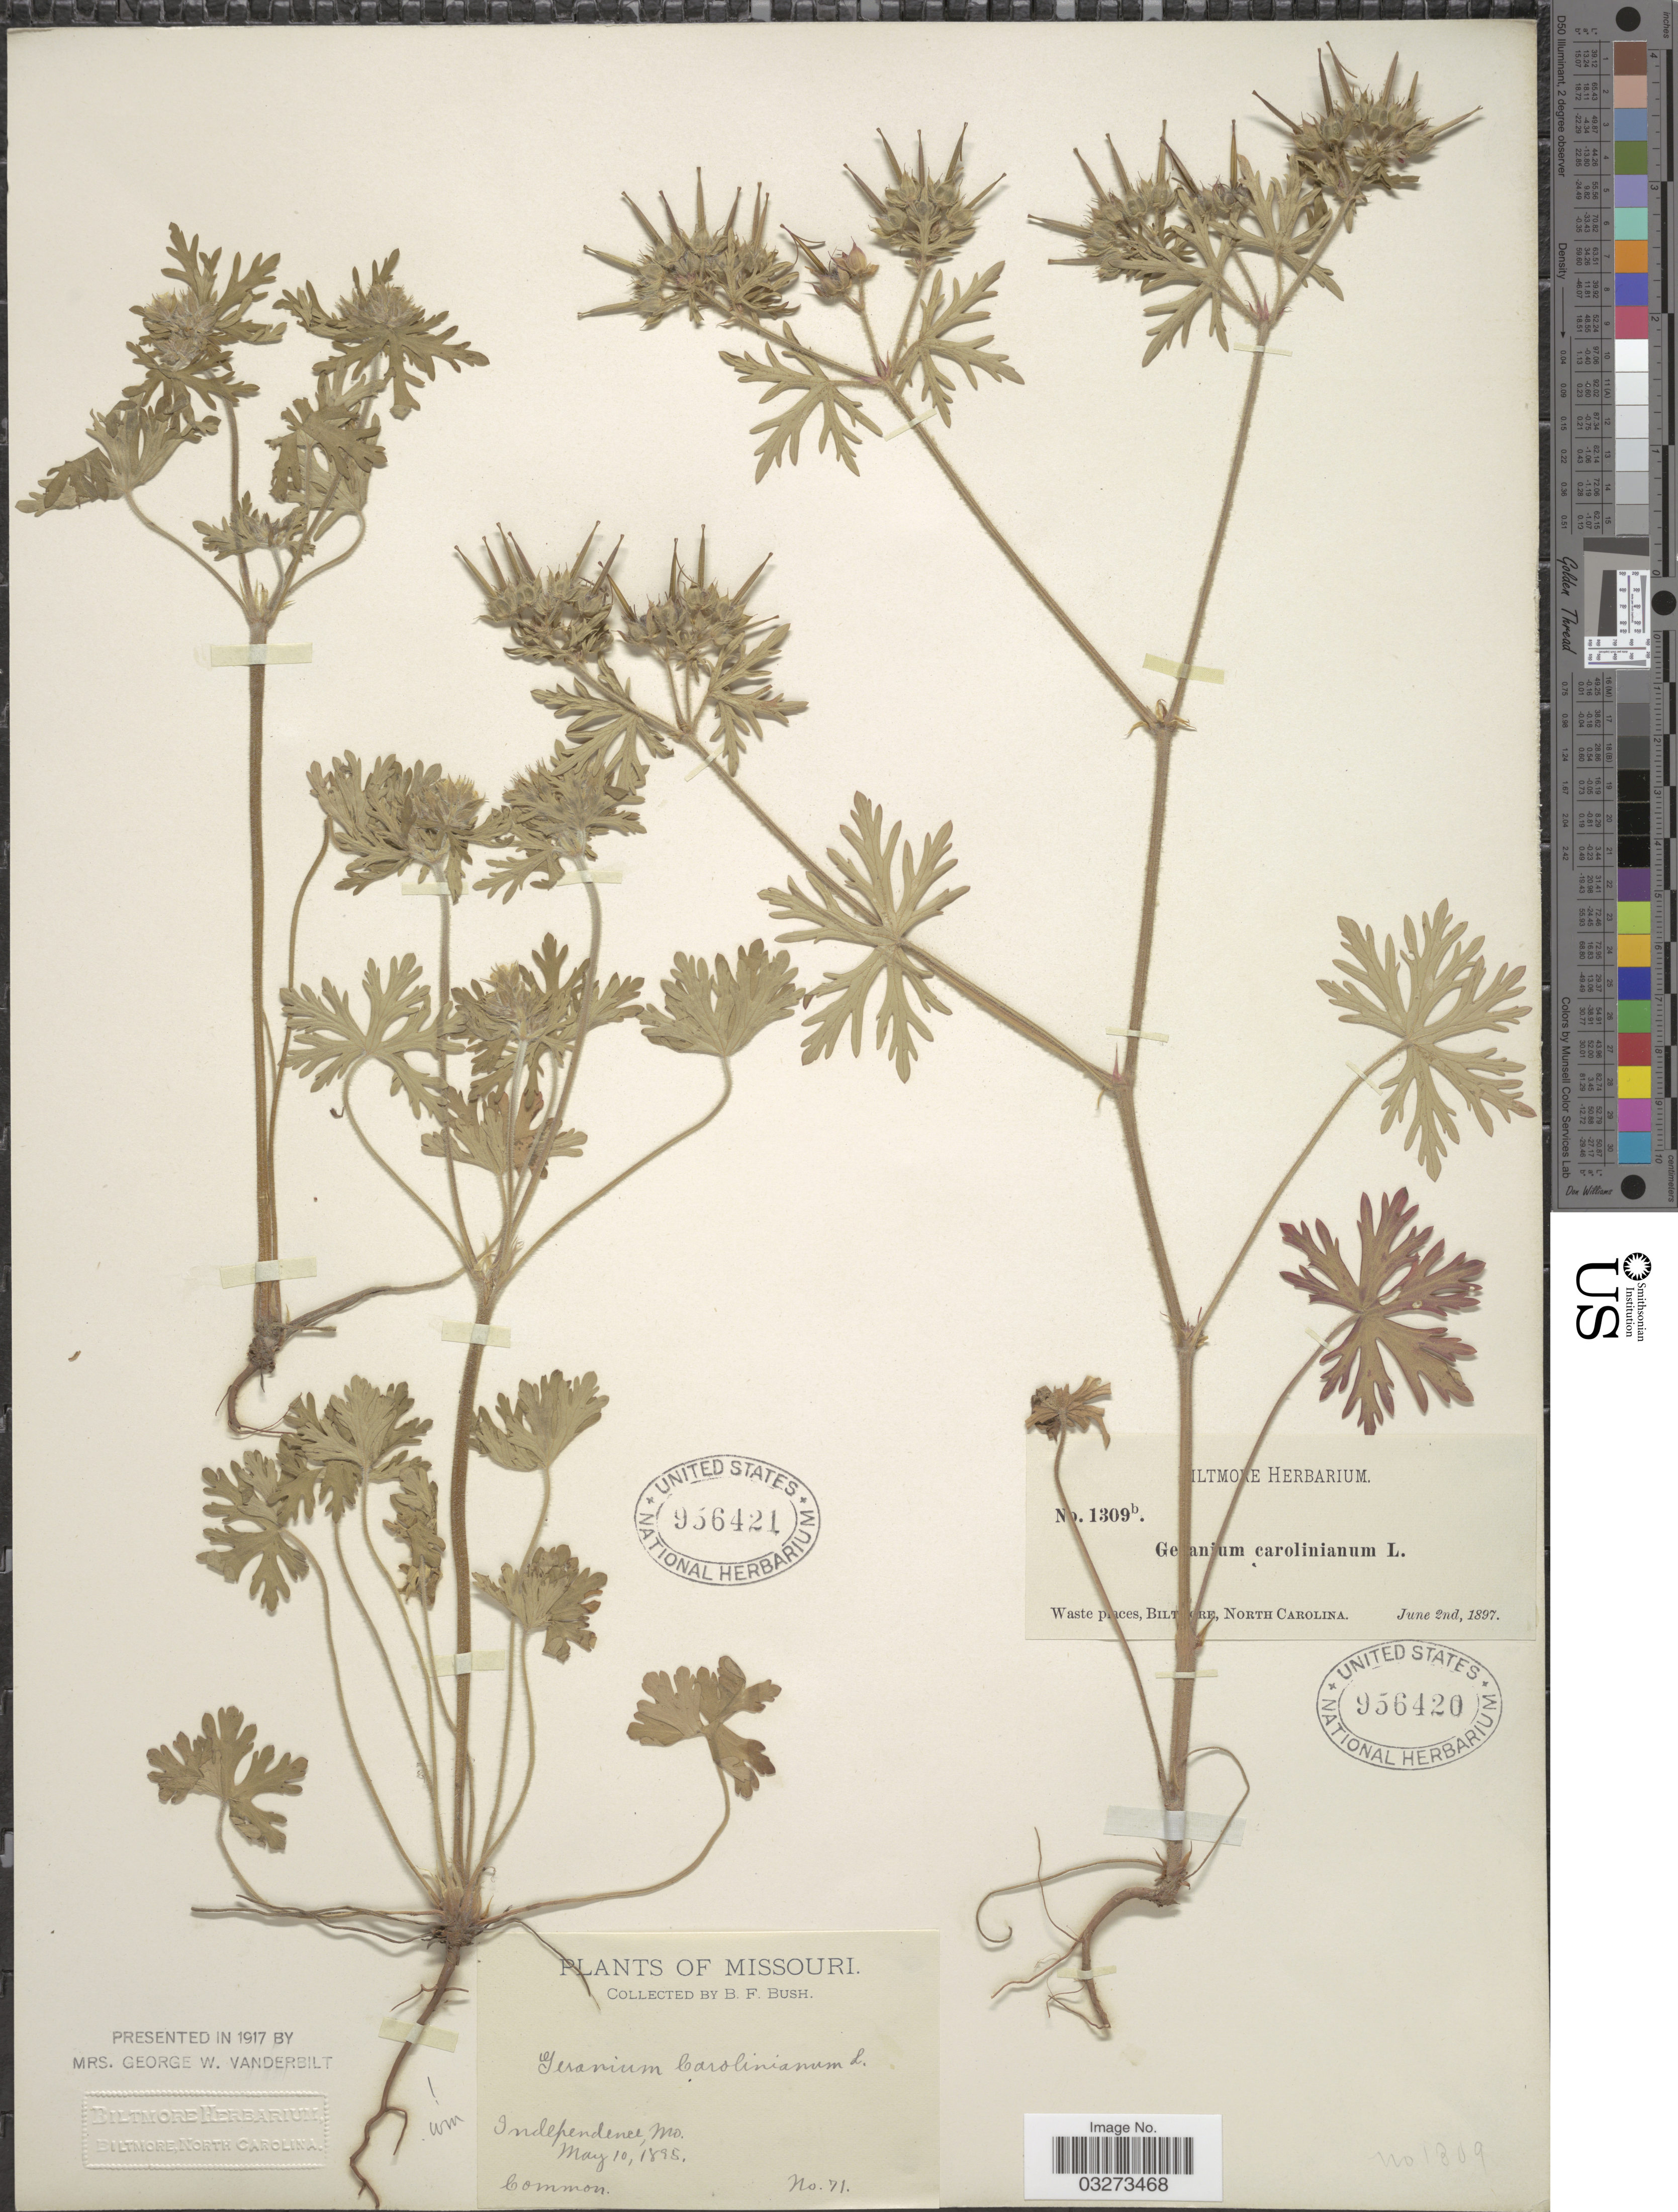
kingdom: Plantae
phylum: Tracheophyta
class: Magnoliopsida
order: Geraniales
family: Geraniaceae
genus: Geranium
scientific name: Geranium carolinianum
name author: L.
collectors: ex herb. Biltmore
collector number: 1309b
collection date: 1897-06-02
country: United States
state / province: North Carolina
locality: Biltmore.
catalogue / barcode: US 956420-2